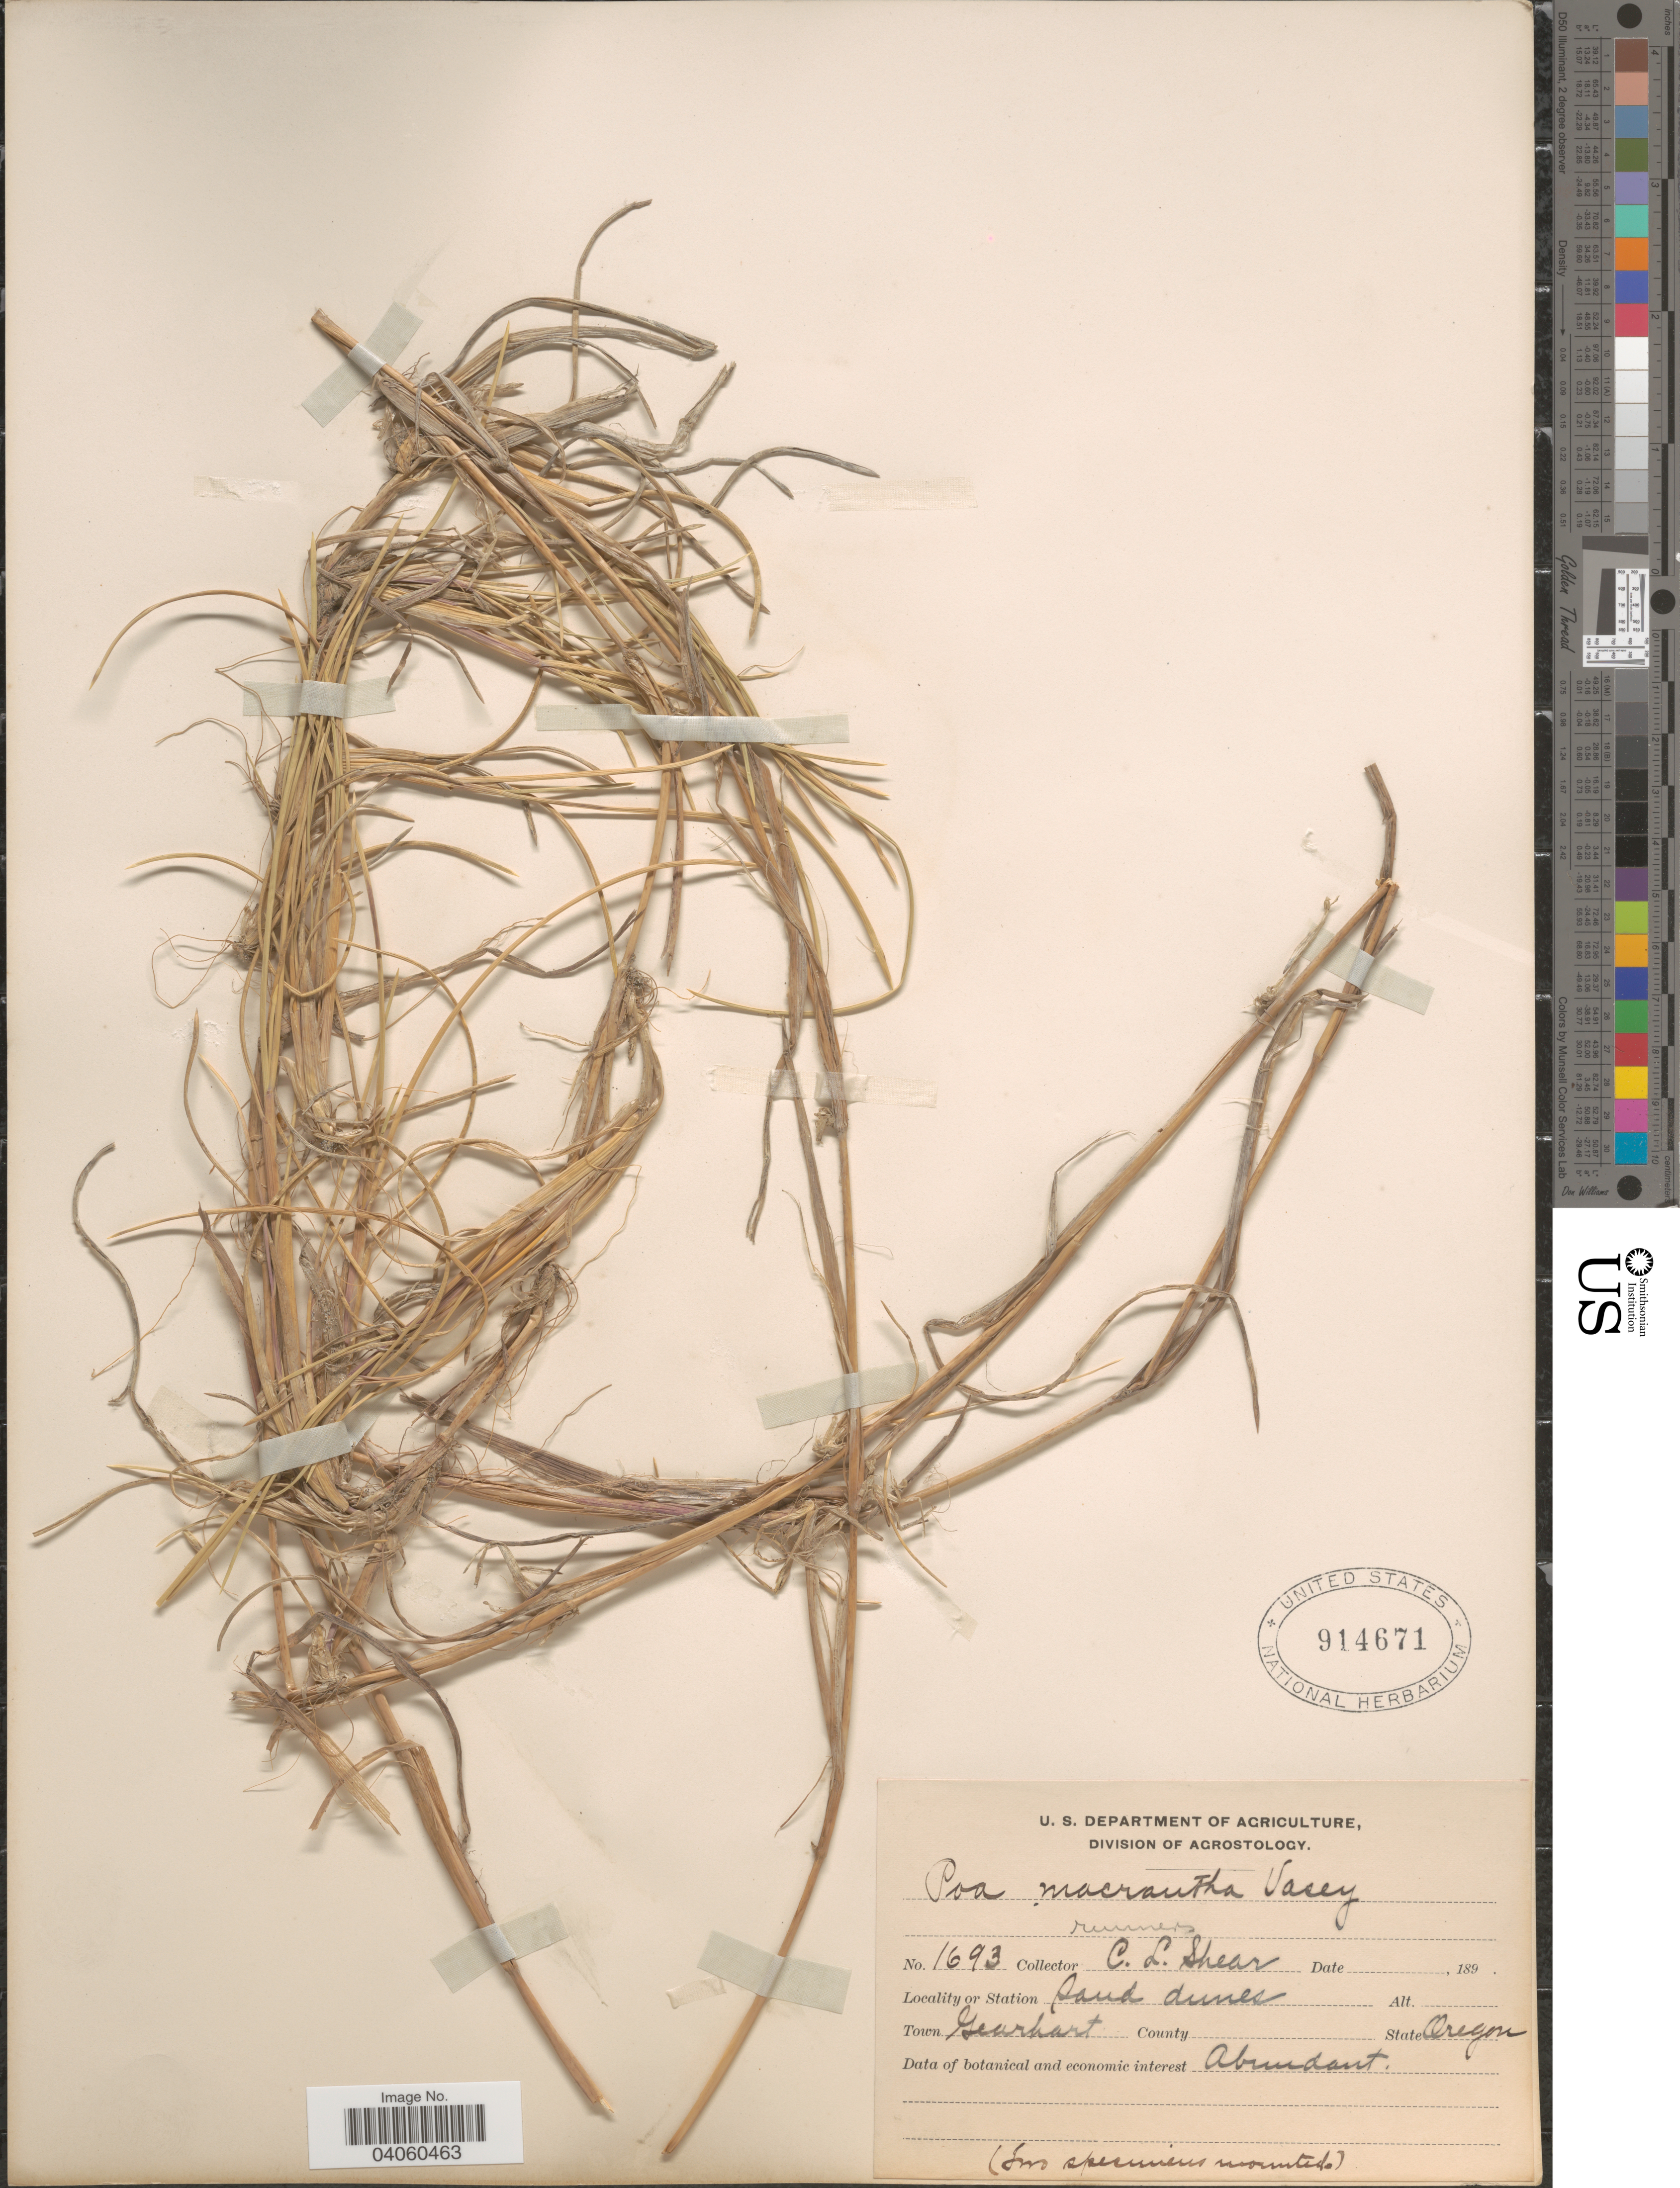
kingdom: Plantae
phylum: Tracheophyta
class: Liliopsida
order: Poales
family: Poaceae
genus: Poa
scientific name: Poa macrantha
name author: Vasey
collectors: C. L. Shear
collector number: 1693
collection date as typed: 189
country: United States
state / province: Oregon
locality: Station Sand dunes. Town Gearhart.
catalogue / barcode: US 914671